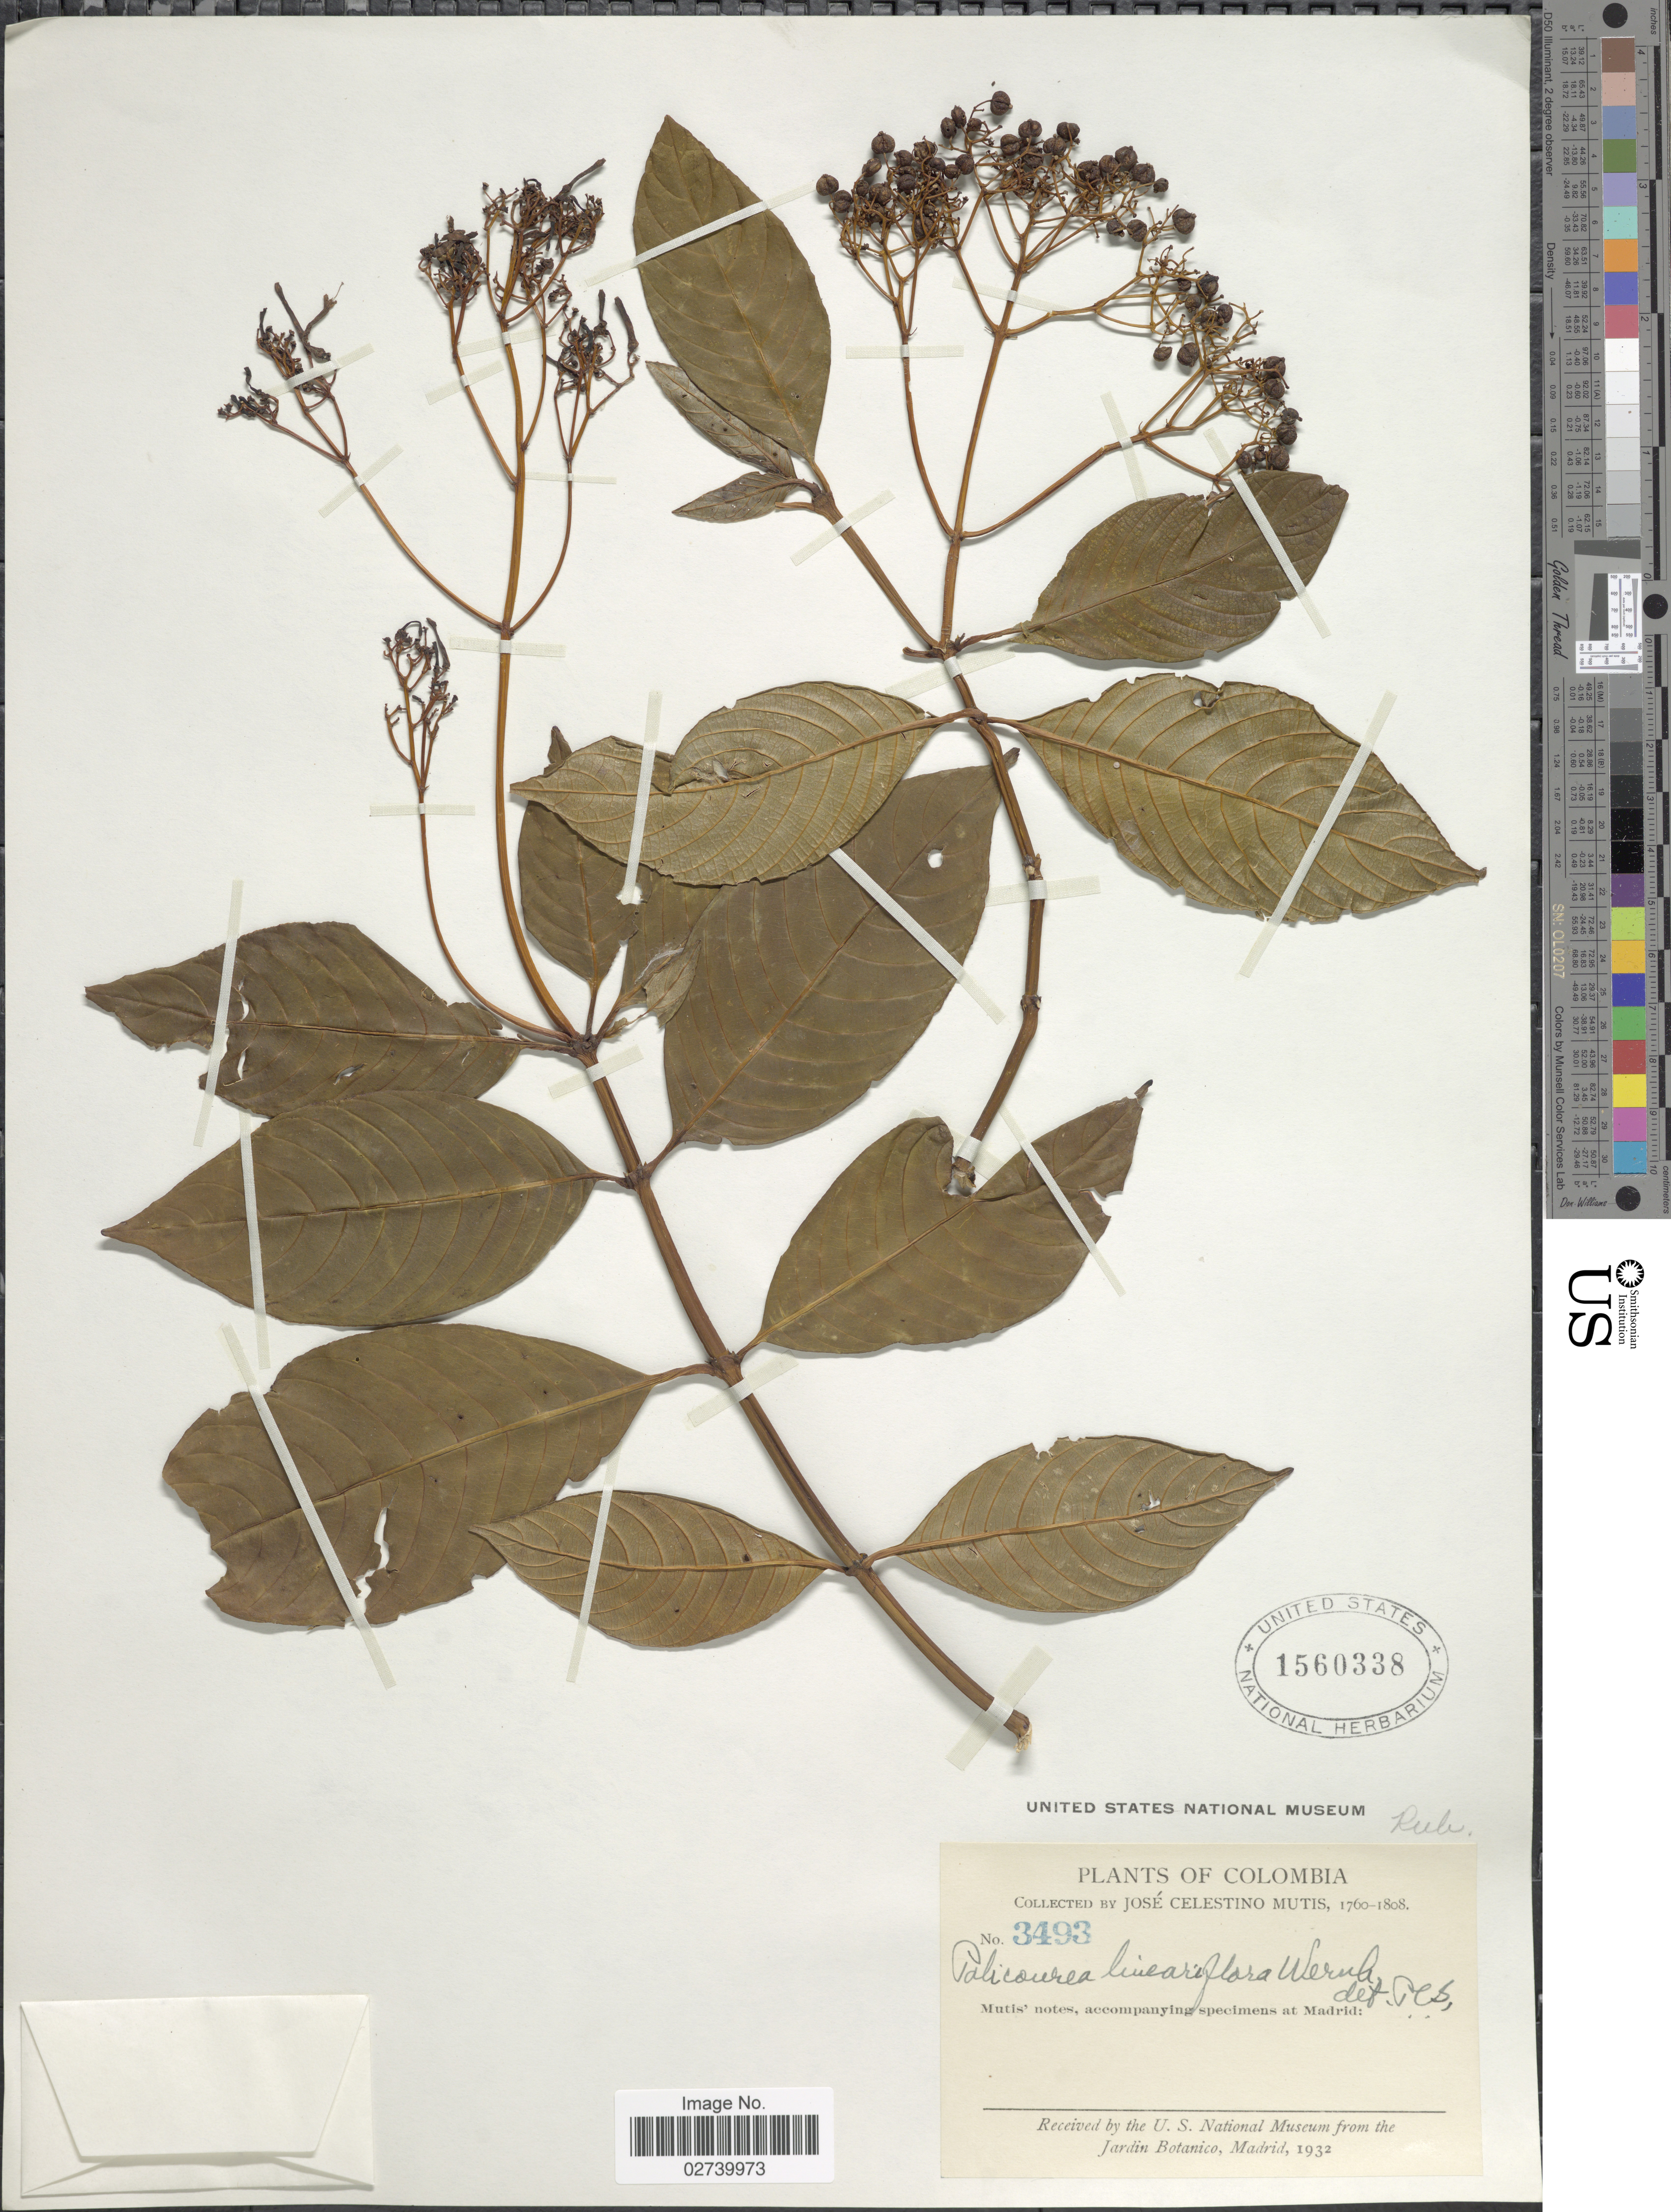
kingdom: Plantae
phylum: Tracheophyta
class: Magnoliopsida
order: Gentianales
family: Rubiaceae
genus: Palicourea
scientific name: Palicourea lineariflora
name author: Wernham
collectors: J. C. B. Mutis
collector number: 3493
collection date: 1760/1808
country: Colombia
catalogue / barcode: US 1560338